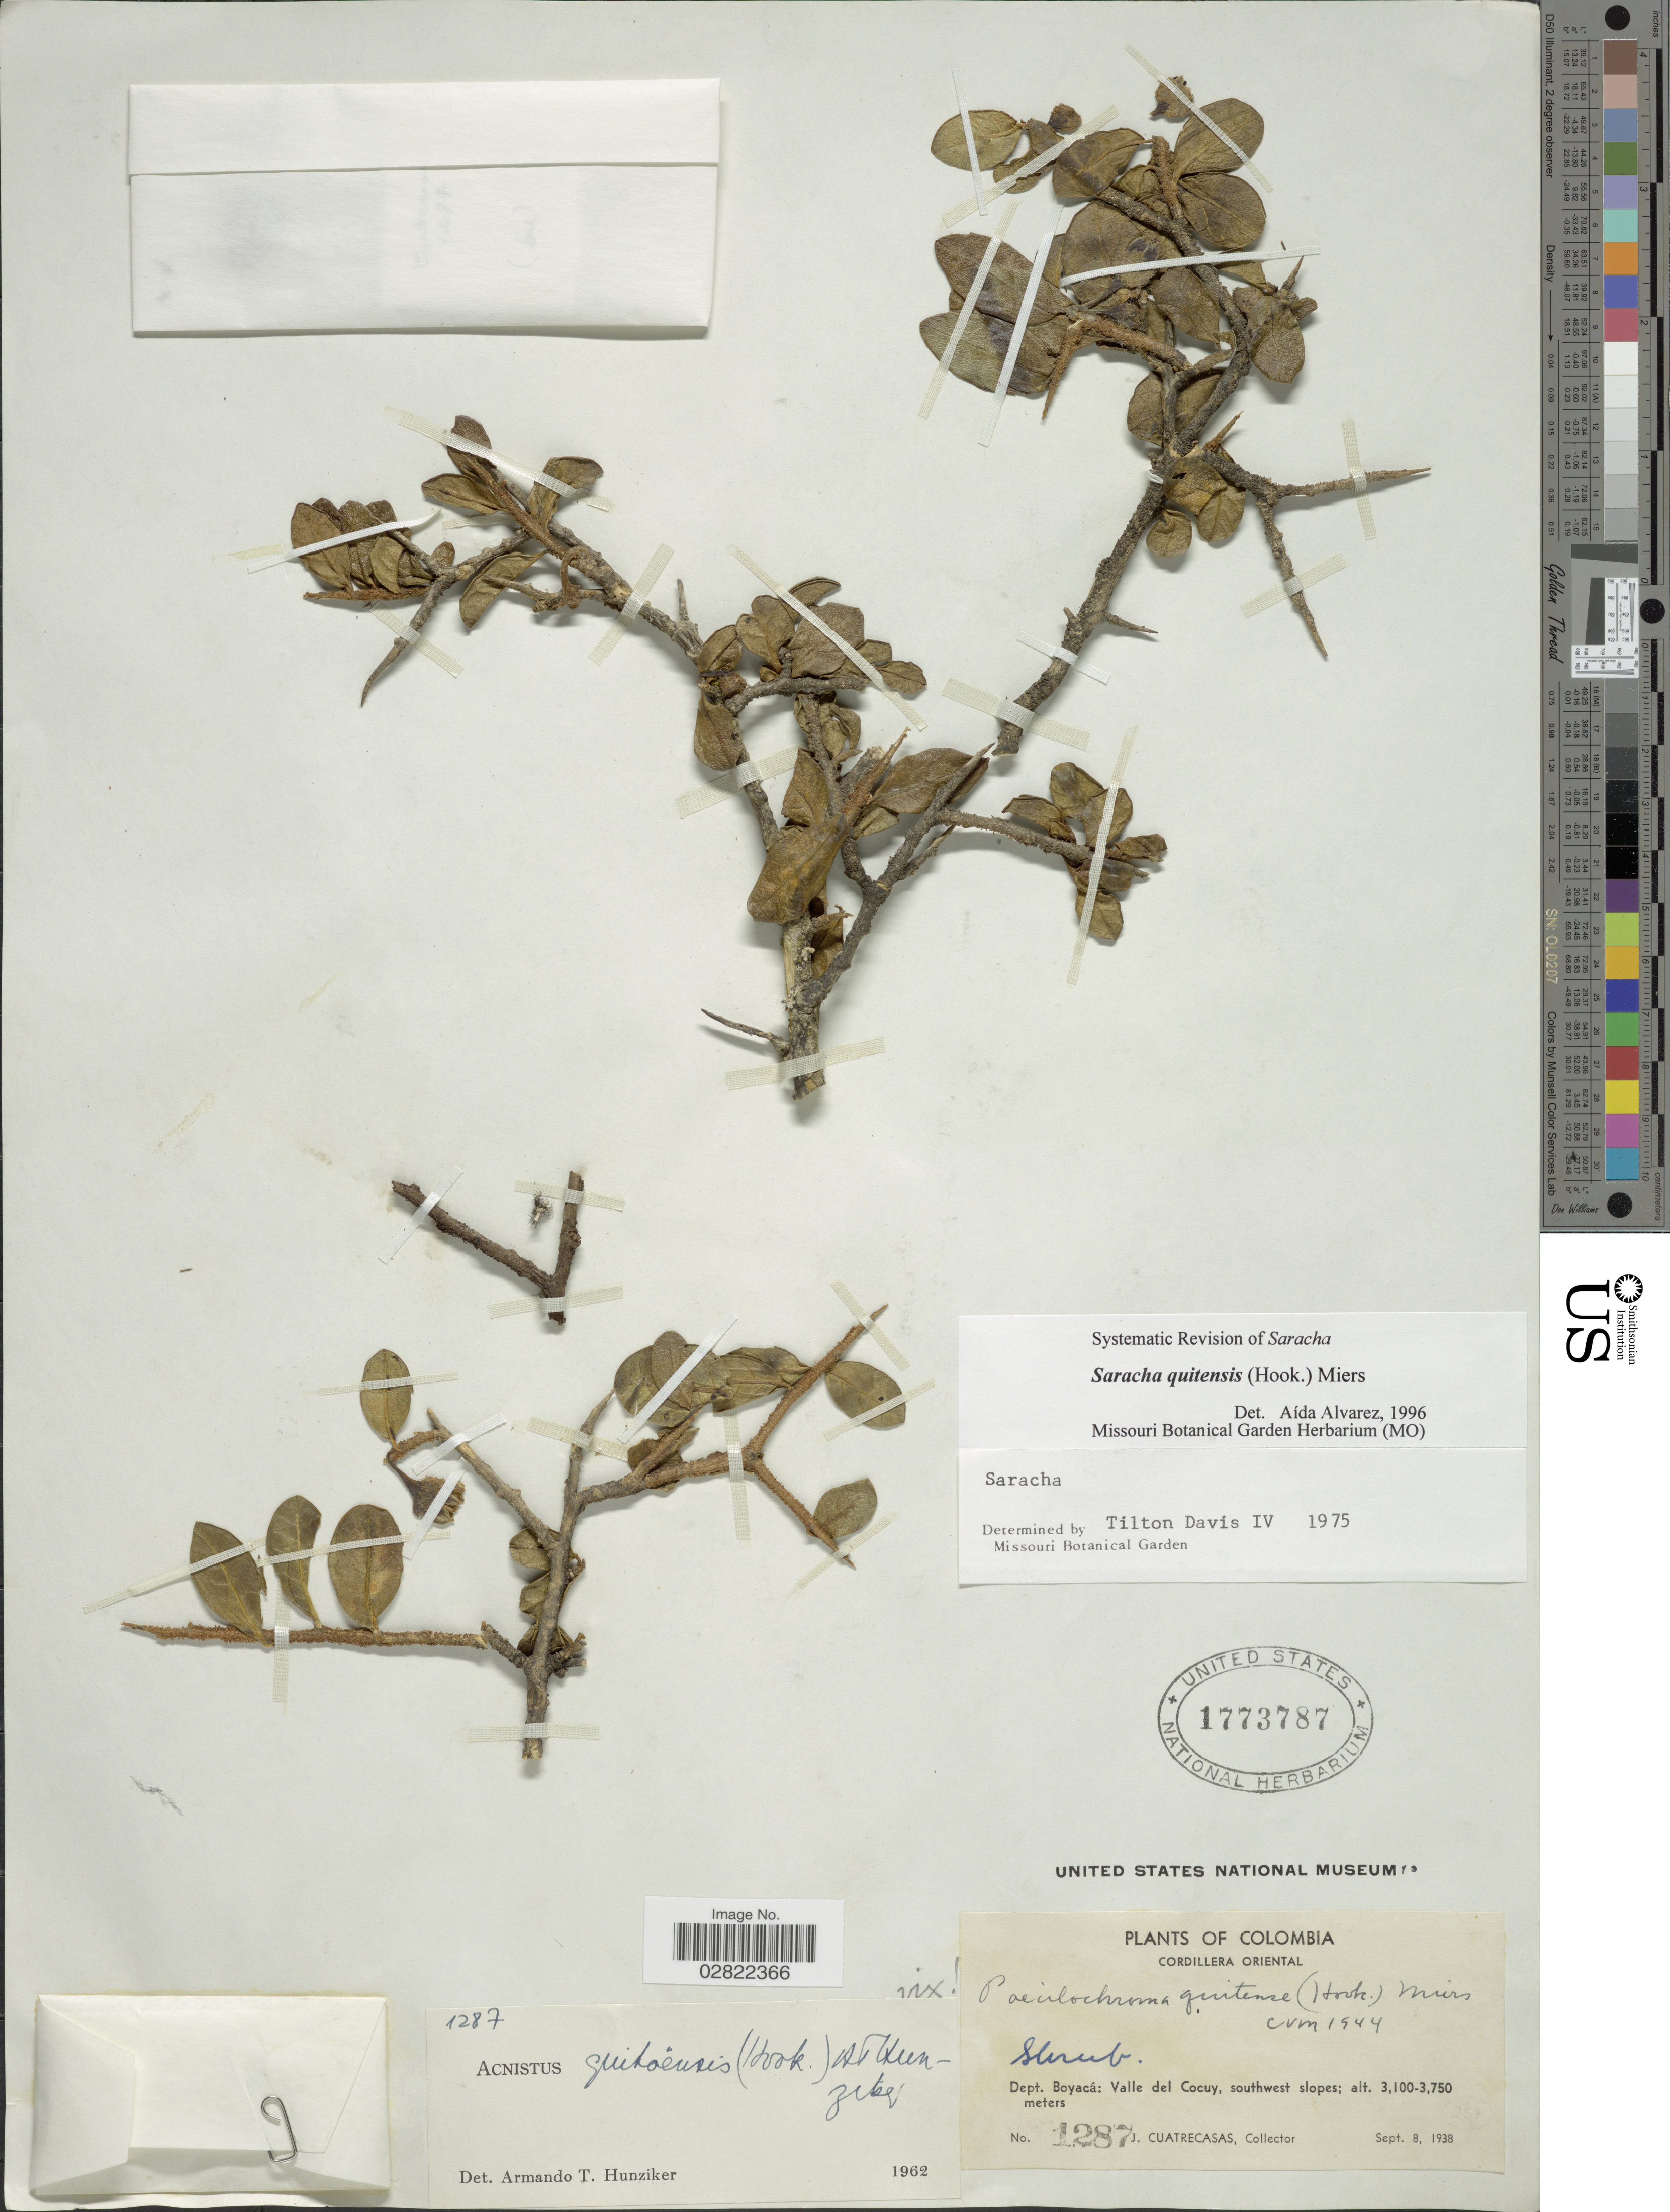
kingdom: Plantae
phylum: Tracheophyta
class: Magnoliopsida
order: Solanales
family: Solanaceae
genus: Saracha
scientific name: Saracha quitensis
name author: (Hook.) Miers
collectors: J. Cuatrecasas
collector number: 1287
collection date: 1938-09-08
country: Colombia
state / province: Boyacá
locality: Cordillera Oriental, Dept. Boyacá: Valle del Cocuy, southwest slopes.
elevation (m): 3100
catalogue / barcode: US 1773787